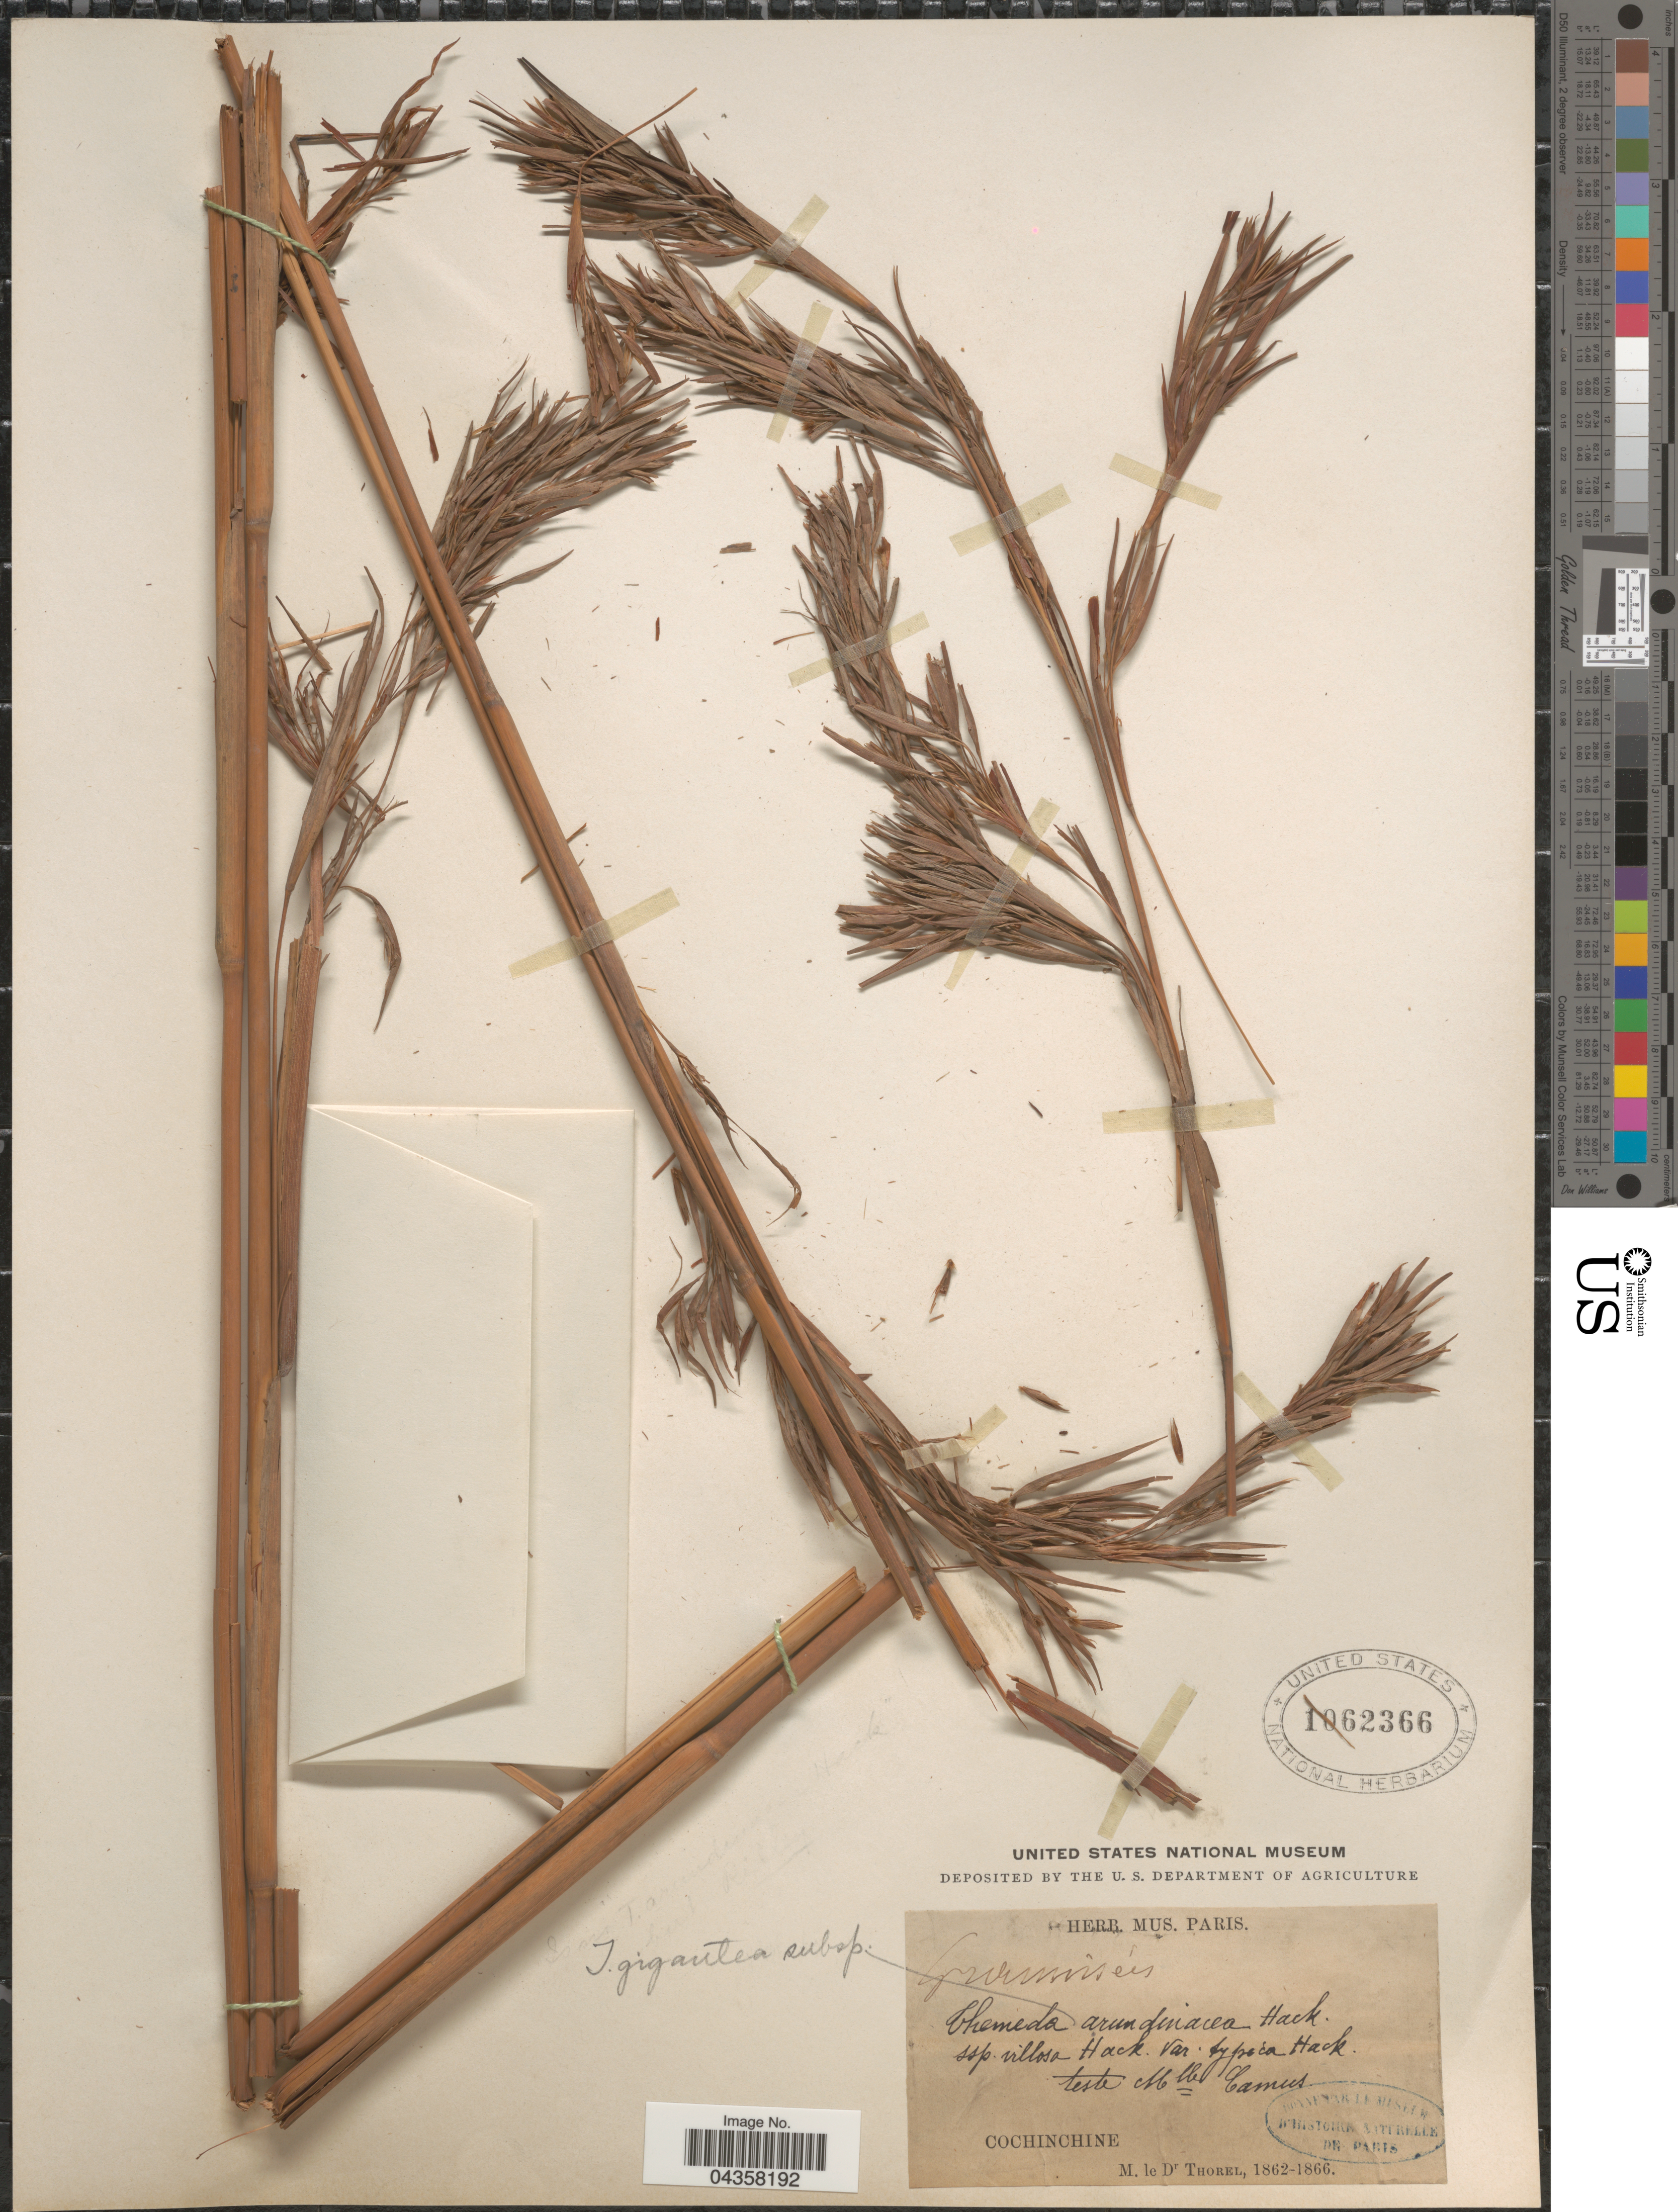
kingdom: Plantae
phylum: Tracheophyta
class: Liliopsida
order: Poales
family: Poaceae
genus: Themeda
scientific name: Themeda gigantea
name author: Hack.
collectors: Thorel, M. "M. [=Monsieur] Thorel" DO NOT USE (error for C. Thorel)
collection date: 1862/1866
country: Vietnam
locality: Cochinchine.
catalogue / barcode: US 1062366